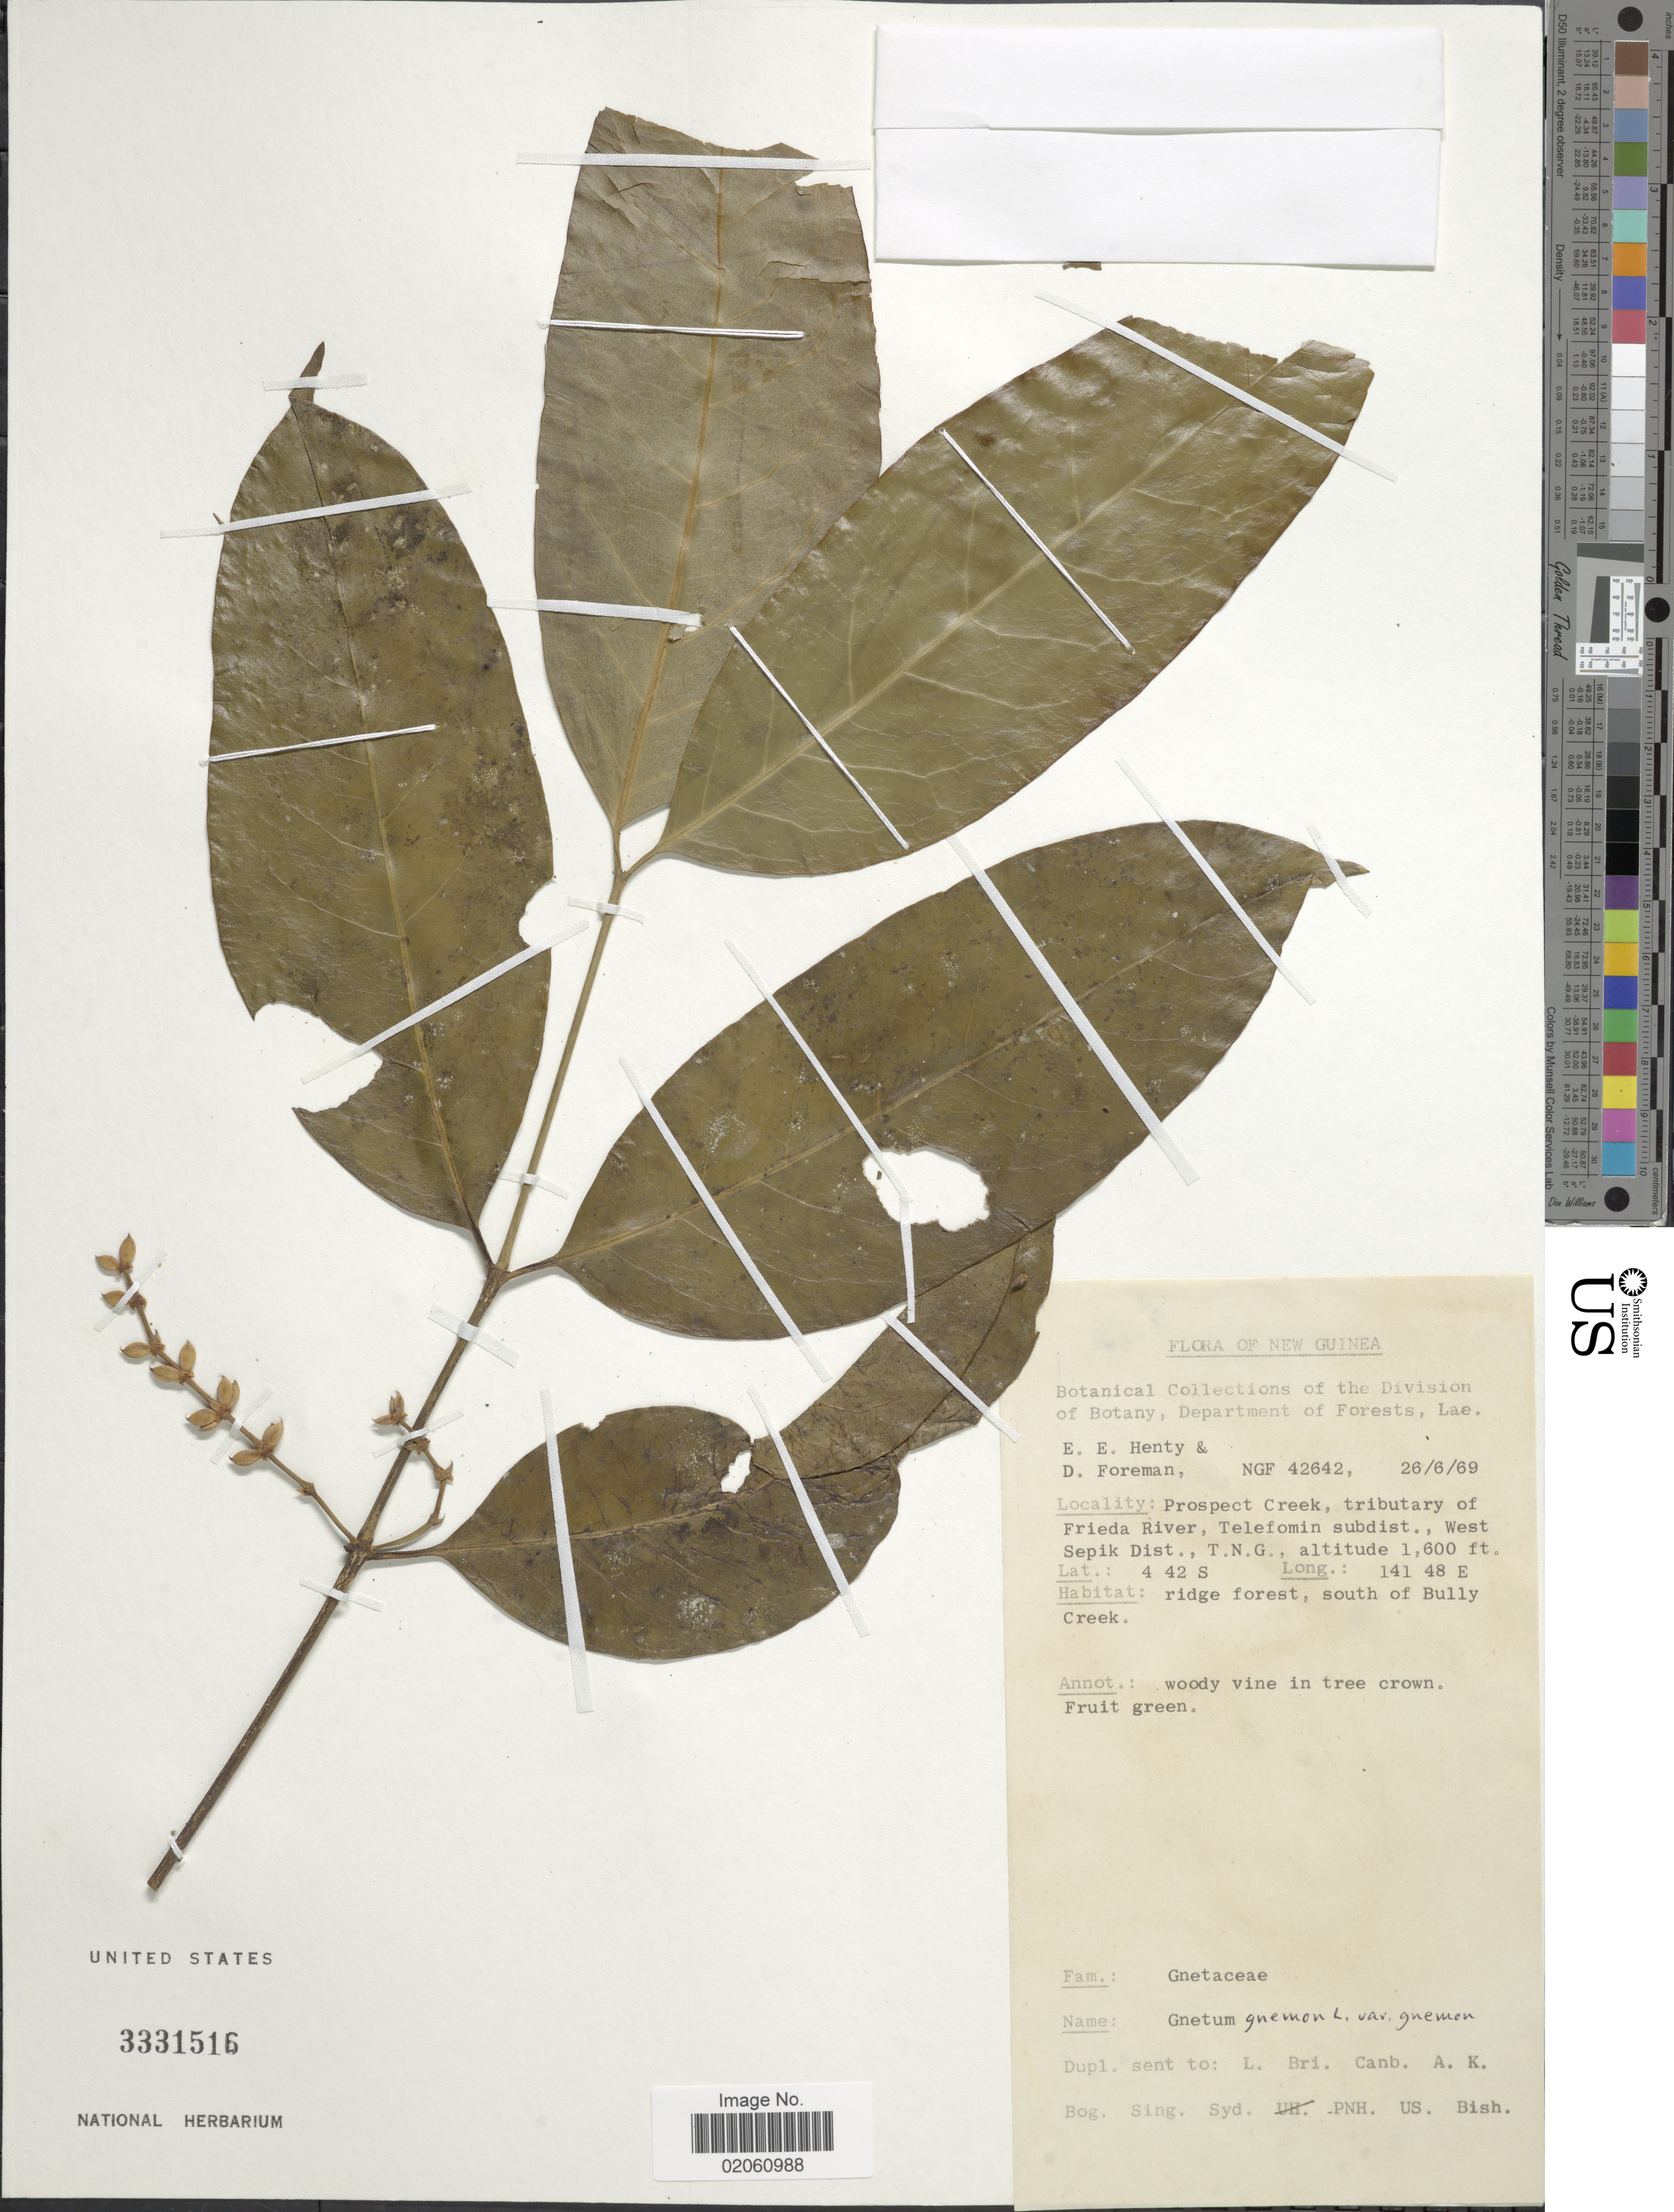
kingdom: Plantae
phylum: Tracheophyta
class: Gnetopsida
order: Gnetales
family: Gnetaceae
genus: Gnetum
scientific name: Gnetum gnemon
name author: L.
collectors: E. Henty & D. Foreman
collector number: NGF 42642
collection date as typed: Transcribed d/m/y: 26/6/69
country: Papua New Guinea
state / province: Sandaun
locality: New Guinea, Prospect Creek, tributary of Frieda River, Telefomin subdist., West sepik Dist., T.N.G.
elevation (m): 488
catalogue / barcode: US 3331516